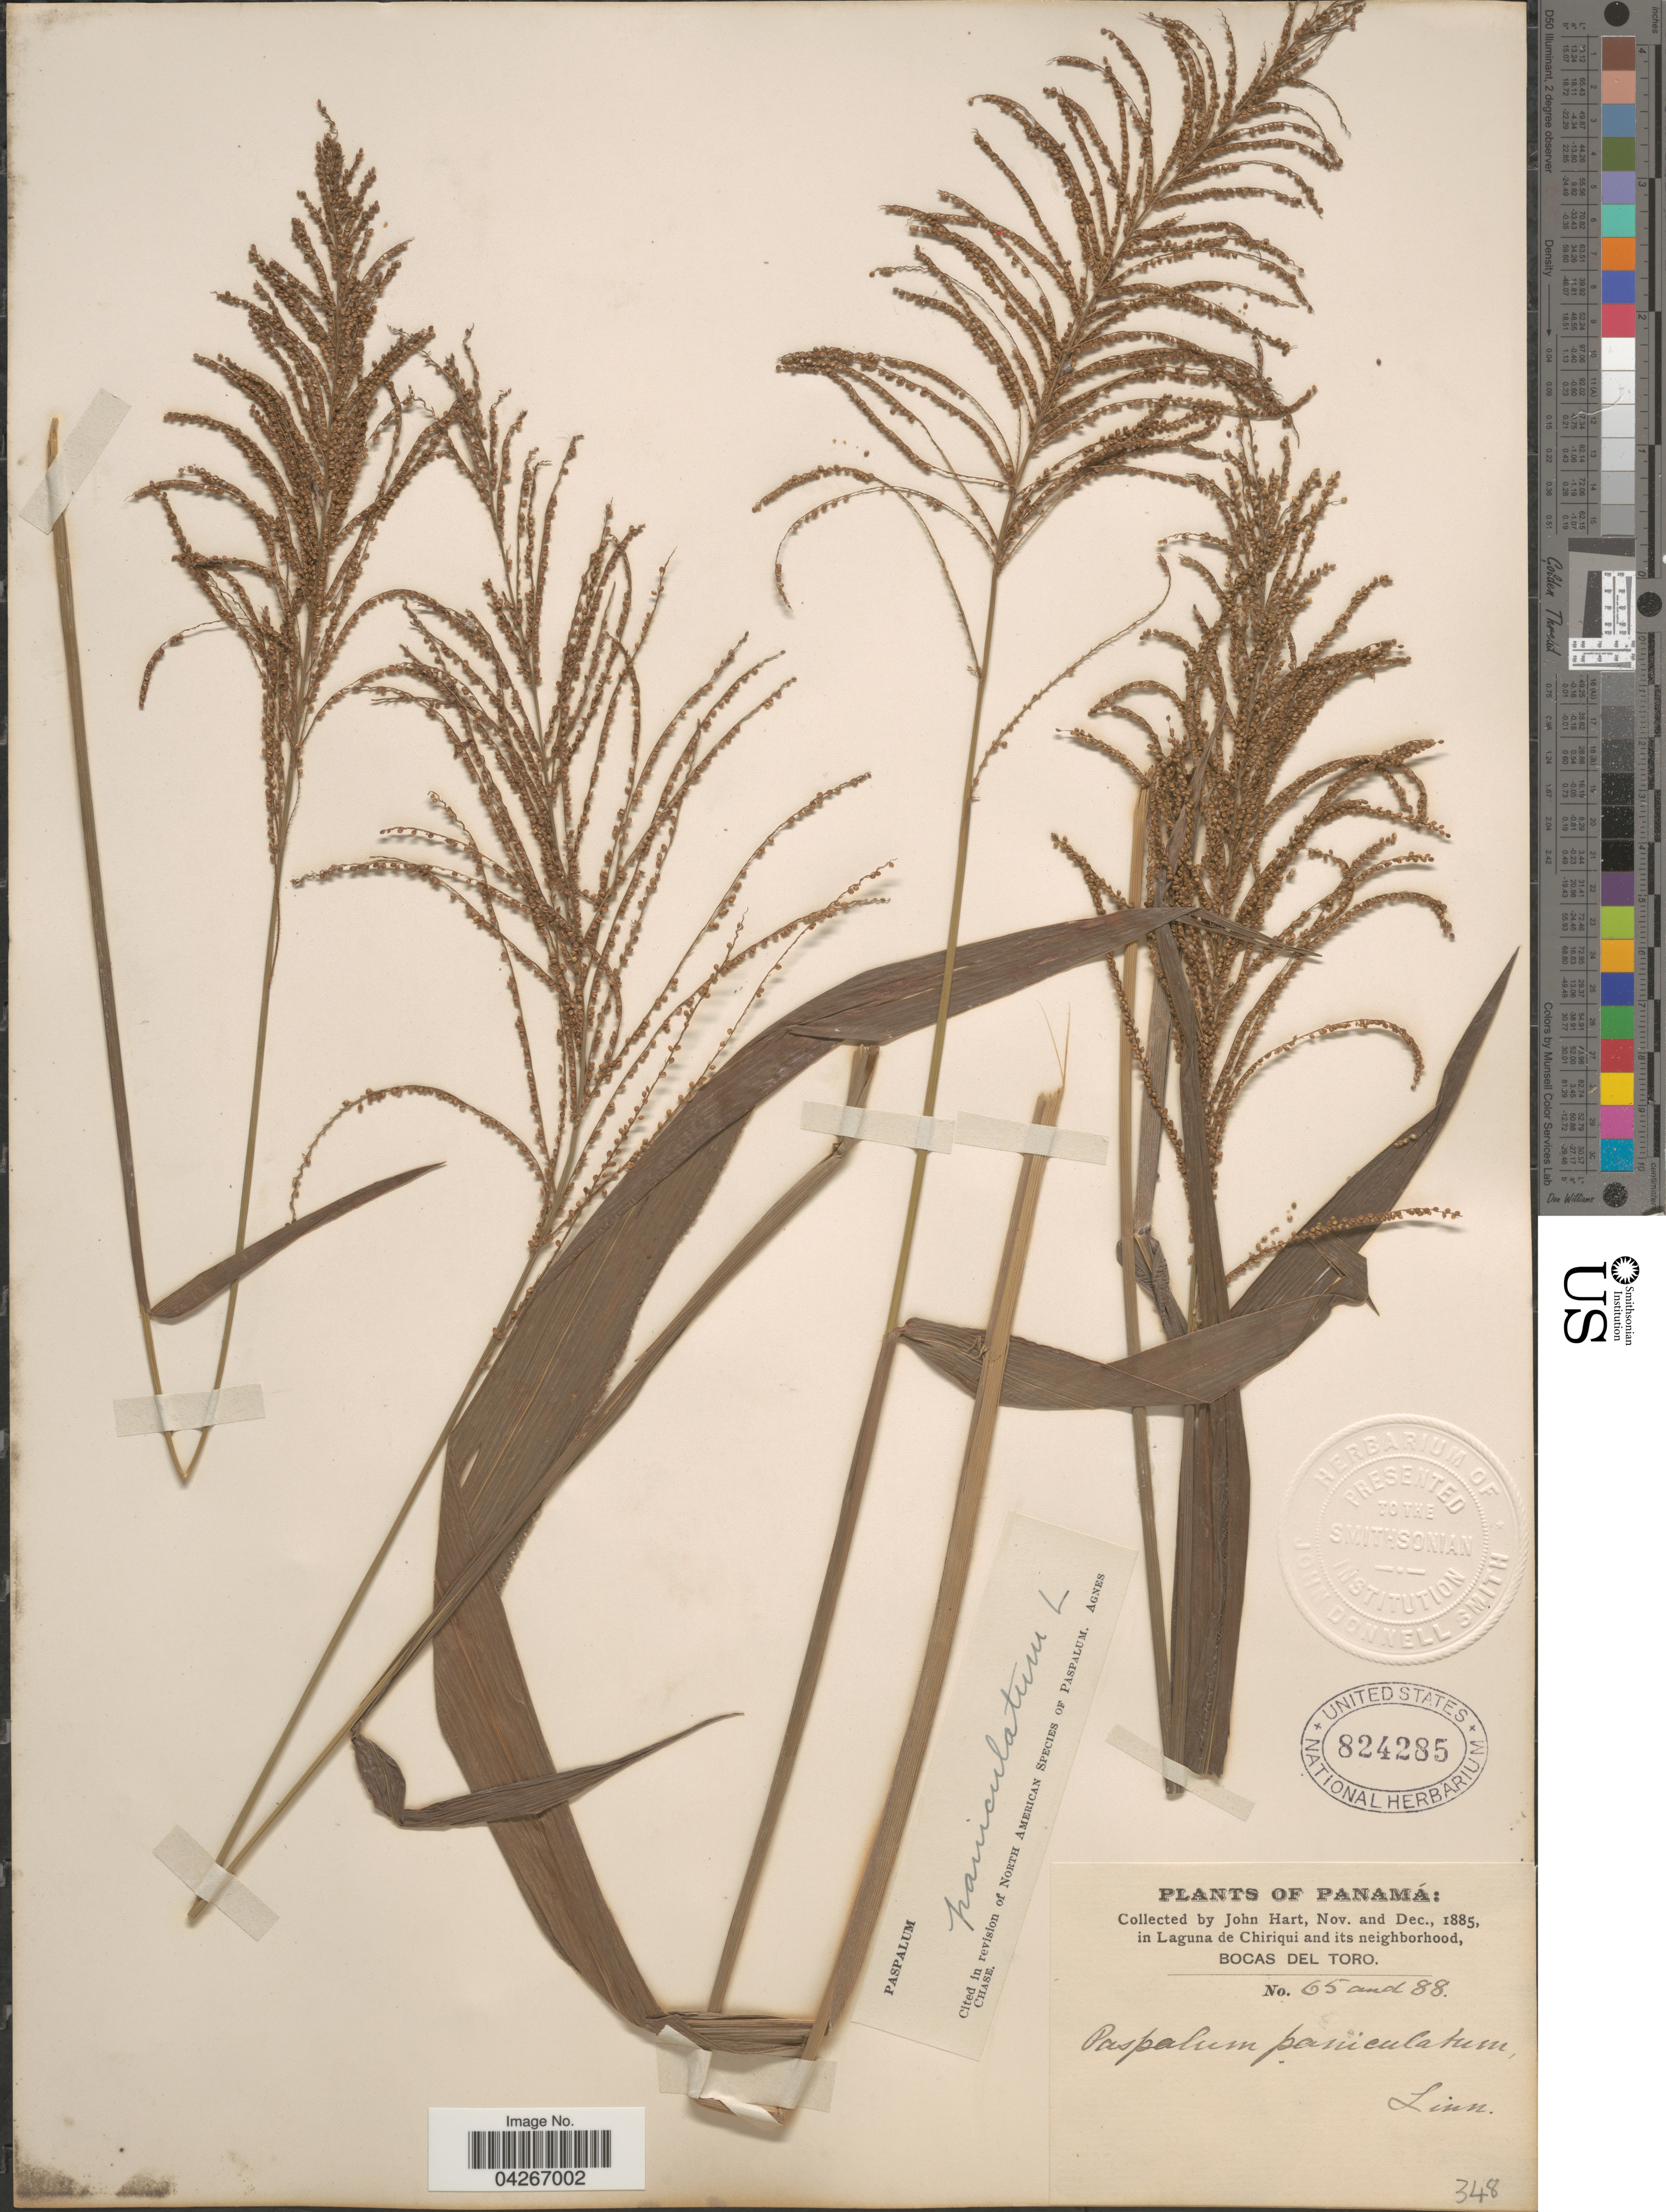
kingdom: Plantae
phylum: Tracheophyta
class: Liliopsida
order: Poales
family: Poaceae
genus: Paspalum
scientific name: Paspalum paniculatum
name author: L.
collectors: J. H. Hart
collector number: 65/88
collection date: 1885-11/1885-12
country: Panama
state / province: Bocas del Toro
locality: In laguna de Chiriqui and its neighborhood.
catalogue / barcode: US 824285